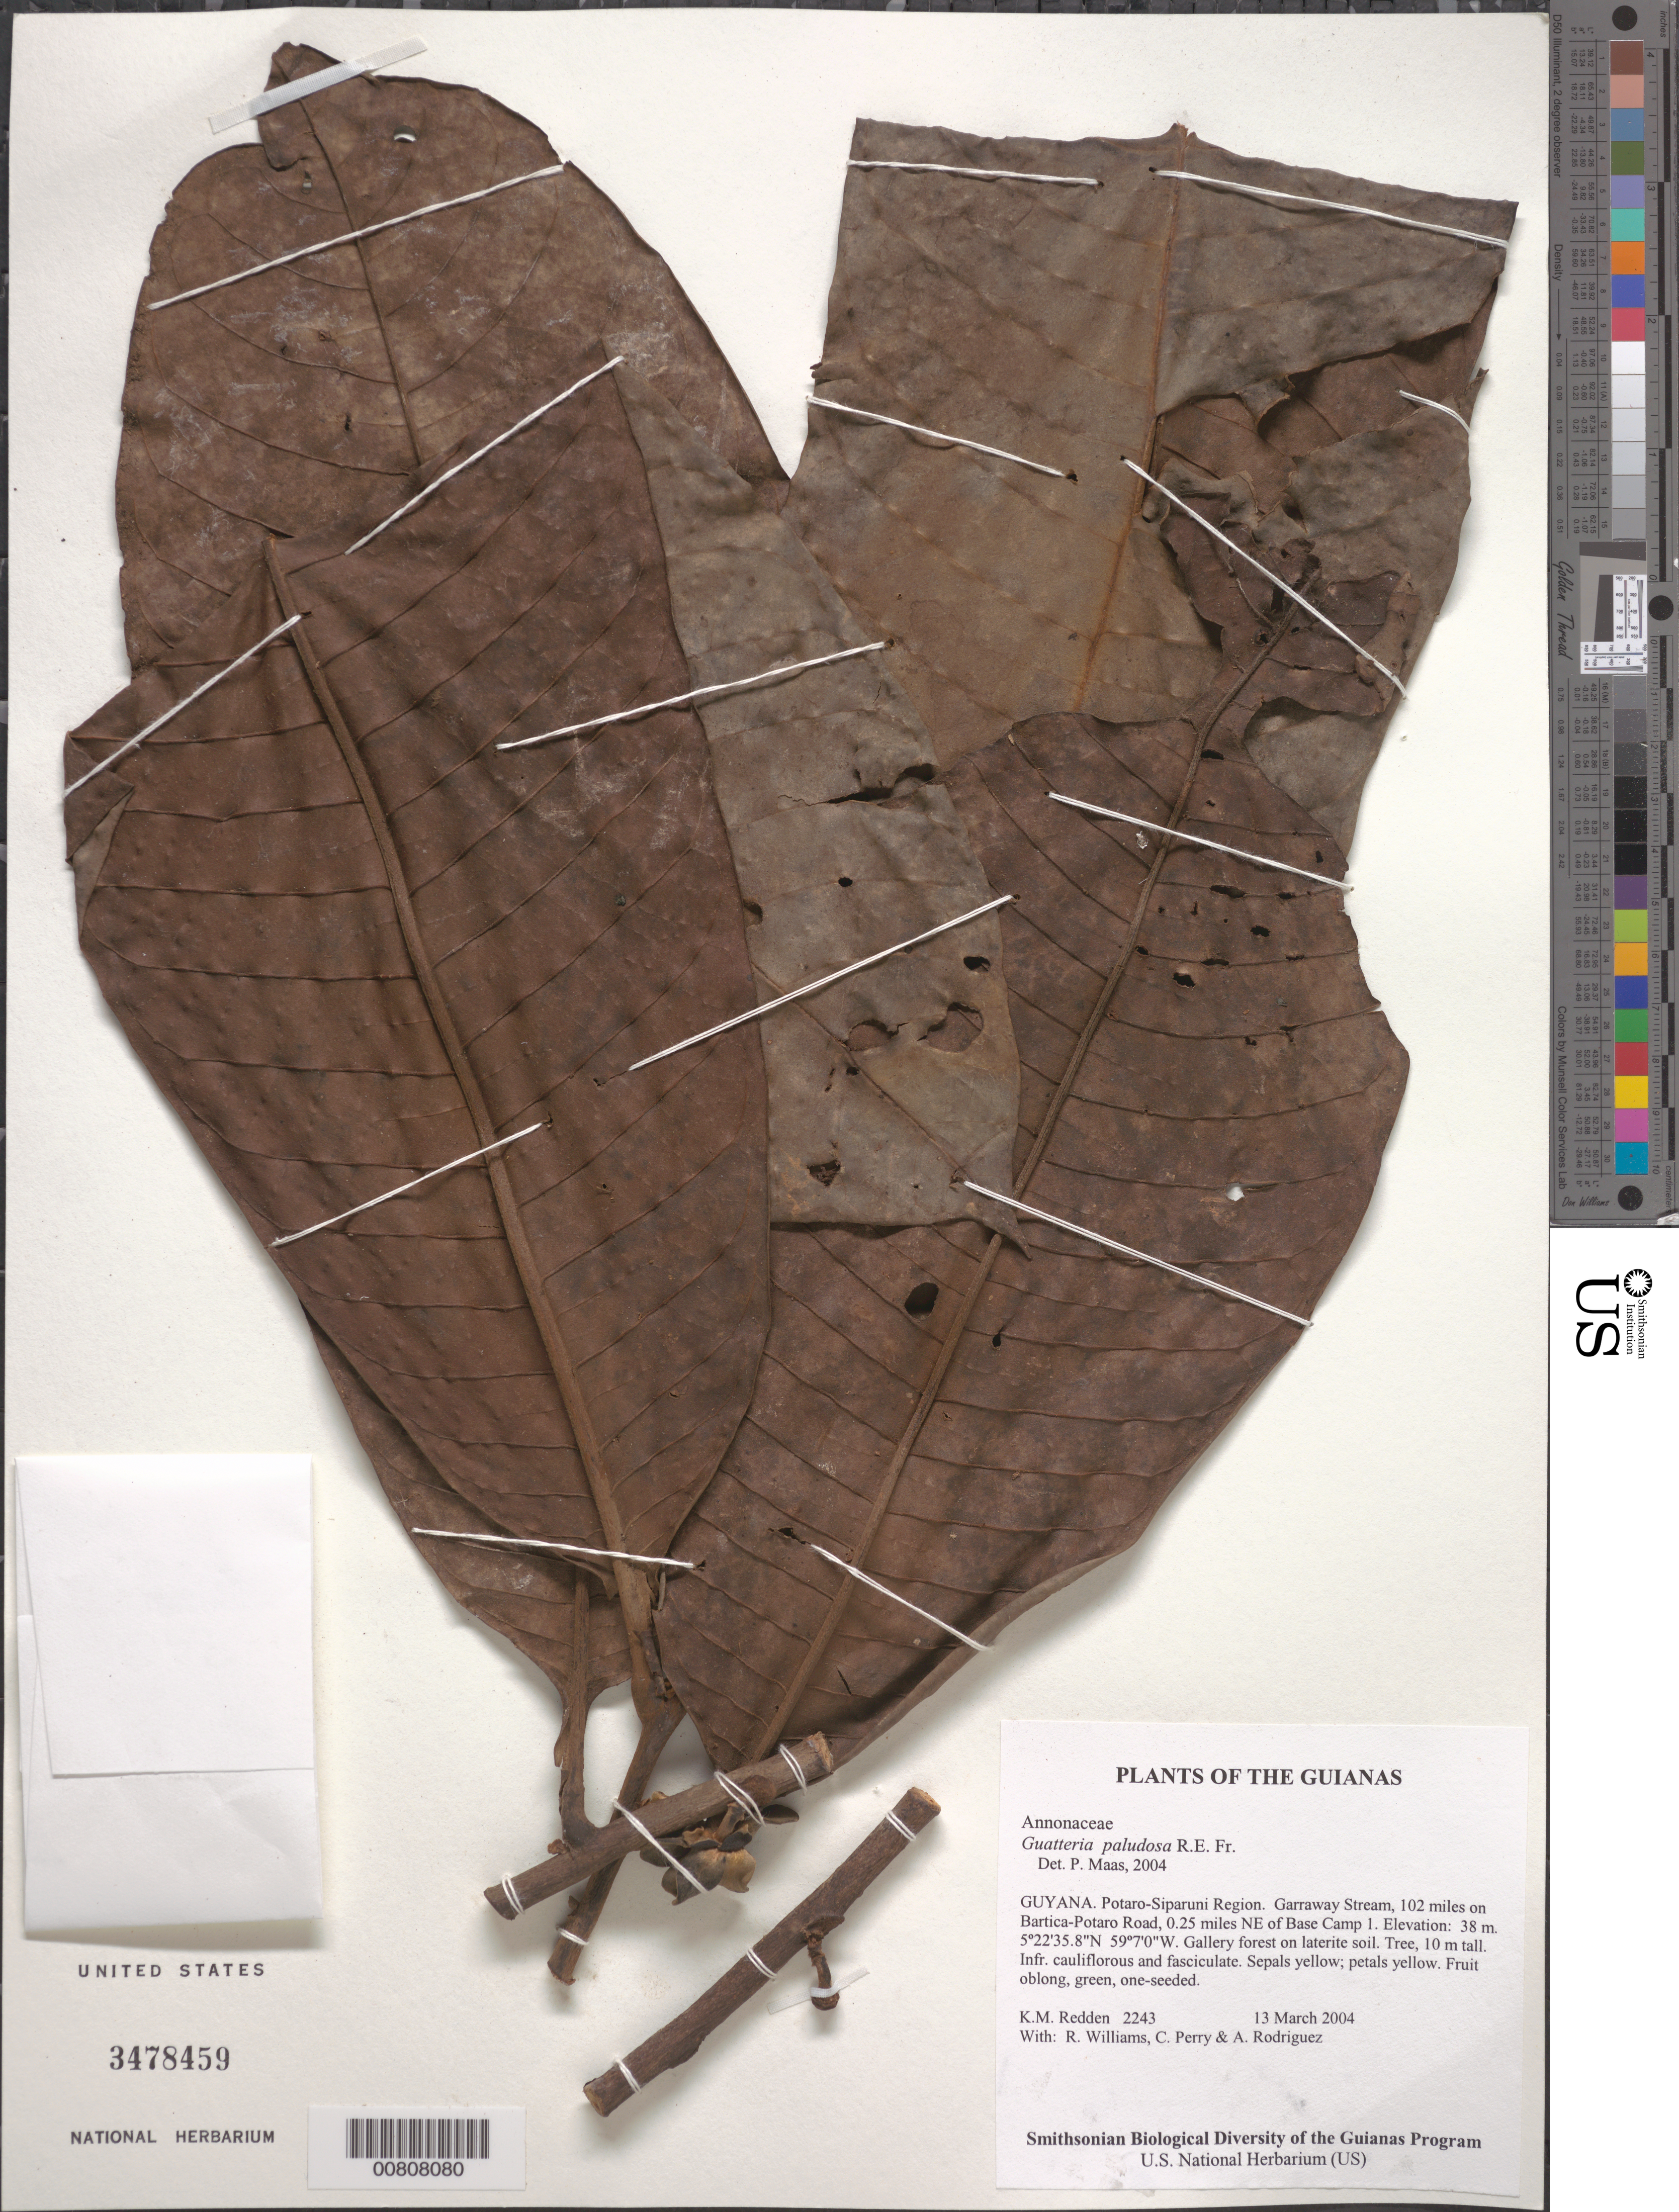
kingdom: Plantae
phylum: Tracheophyta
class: Magnoliopsida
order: Magnoliales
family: Annonaceae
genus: Guatteria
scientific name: Guatteria paludosa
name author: R.E. Fr.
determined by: Maas, Paul J. M.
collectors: K. M. Redden, R. Williams, C. Perry & A. Rodriguez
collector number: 2243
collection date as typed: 13 March 2004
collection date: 2004-03-13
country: Guyana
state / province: Potaro-Siparuni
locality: Garraway Stream, 102 miles on Bartica-Potaro Road, 0.25 miles NE of Base Camp 1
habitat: Gallery forest on laterite soil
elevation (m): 38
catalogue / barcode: US 3478459